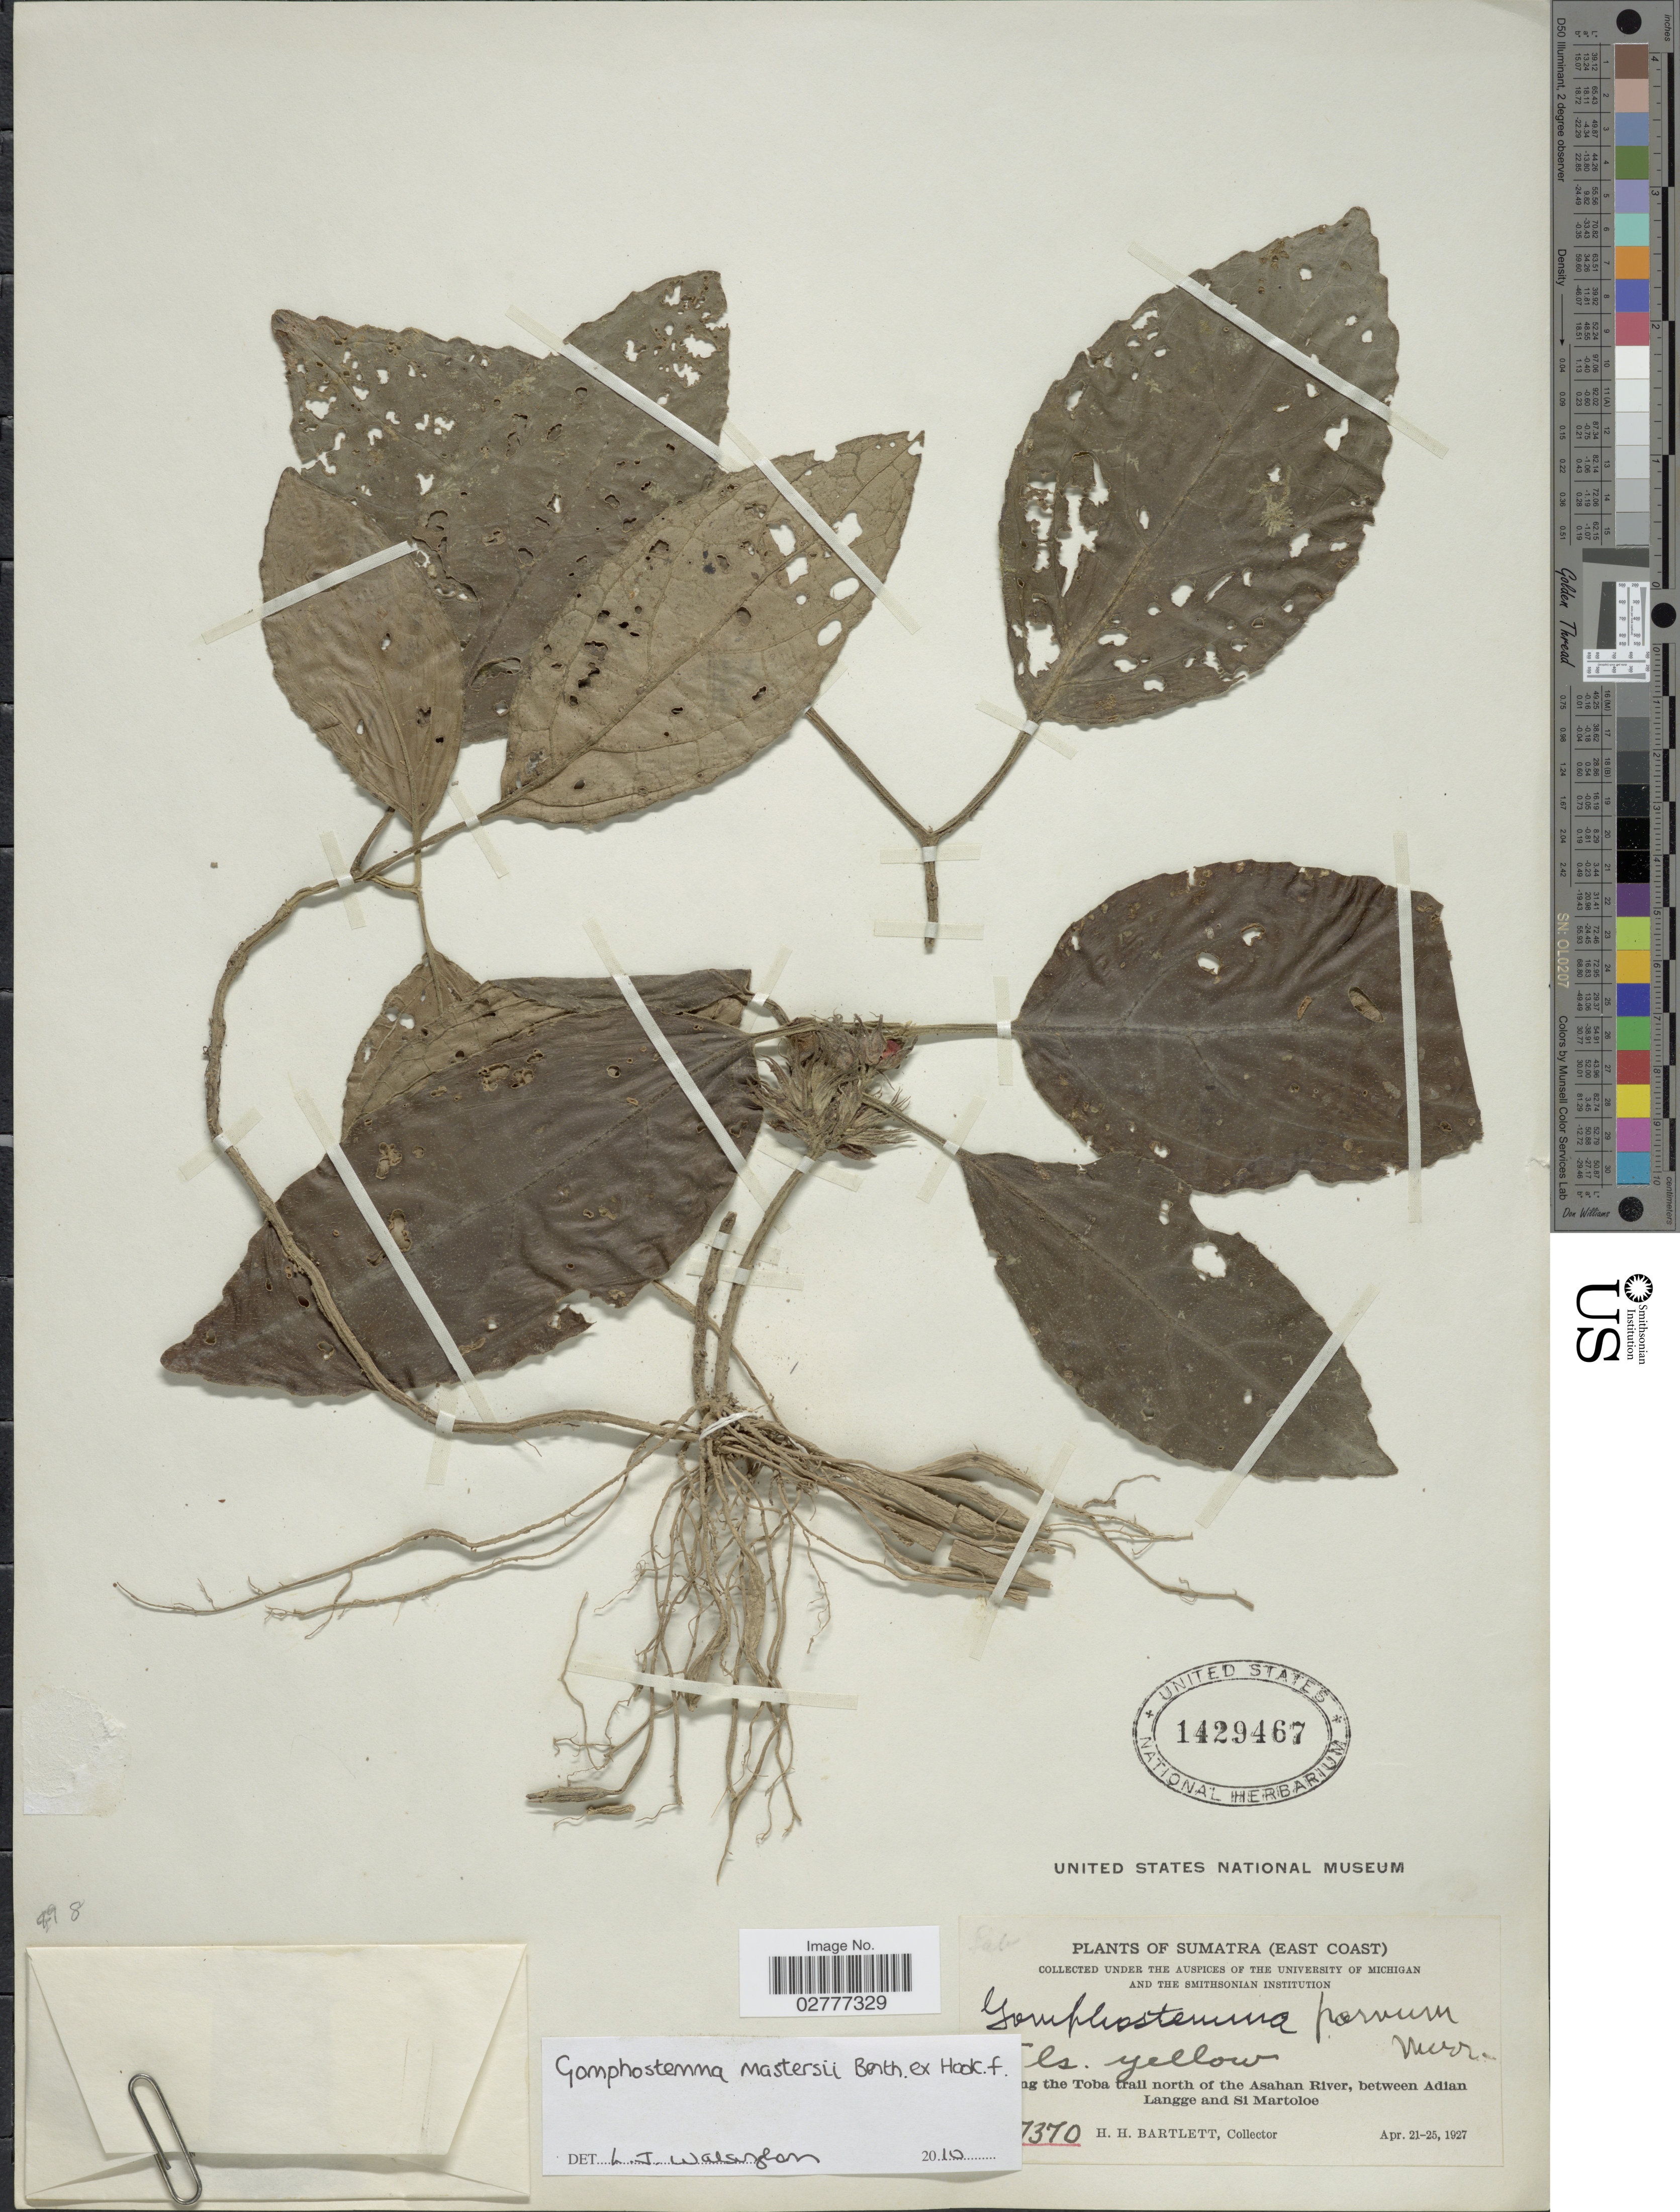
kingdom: Plantae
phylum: Tracheophyta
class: Magnoliopsida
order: Lamiales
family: Lamiaceae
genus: Gomphostemma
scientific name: Gomphostemma mastersii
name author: Benth. ex Hook. f.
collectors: H. H. Bartlett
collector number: !7370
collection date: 1927-04-21/1927-04-25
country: Indonesia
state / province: Sumatra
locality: (East Coast), [illegible text]ng the Toba trail north of the Asahan River, between Adian Langge and Si Martoloe.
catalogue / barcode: US 1429467